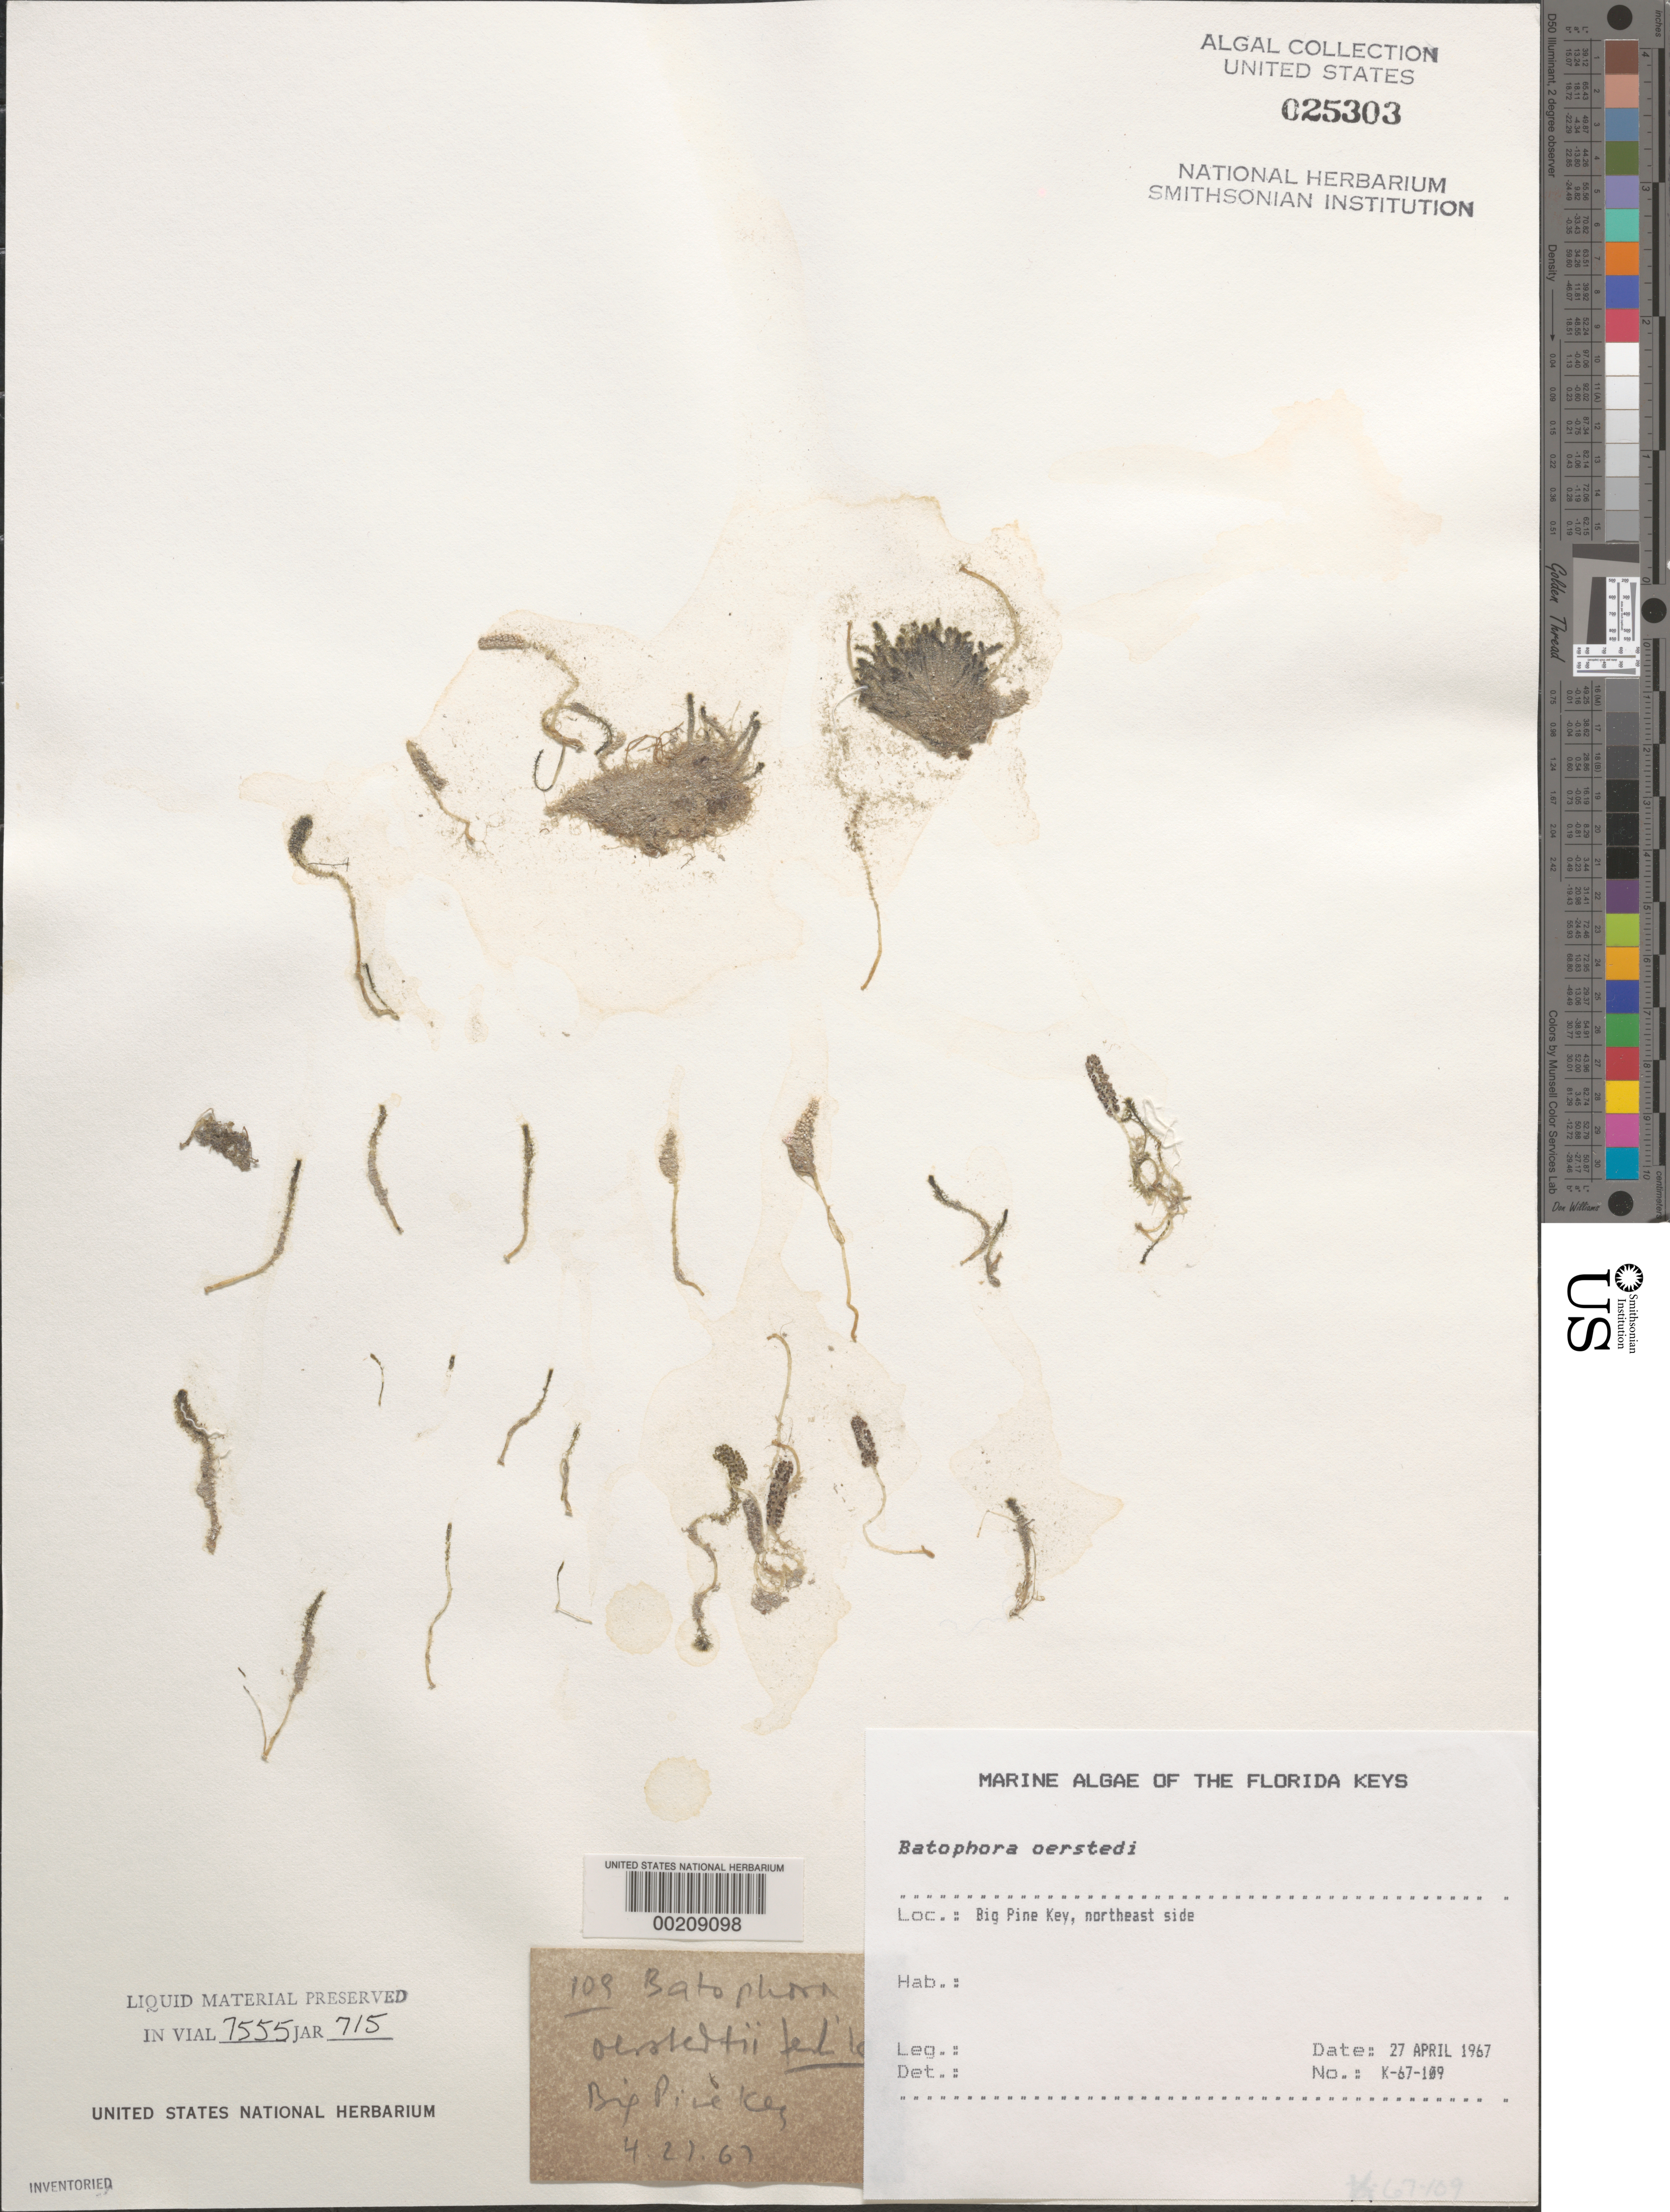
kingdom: Plantae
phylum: Chlorophyta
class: Ulvophyceae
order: Dasycladales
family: Dasycladaceae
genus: Batophora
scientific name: Batophora oerstedii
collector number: K-67-109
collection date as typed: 27 Apr 1967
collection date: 1967-04-27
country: United States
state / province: Florida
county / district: Monroe County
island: Big Pine Key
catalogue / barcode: US 25303